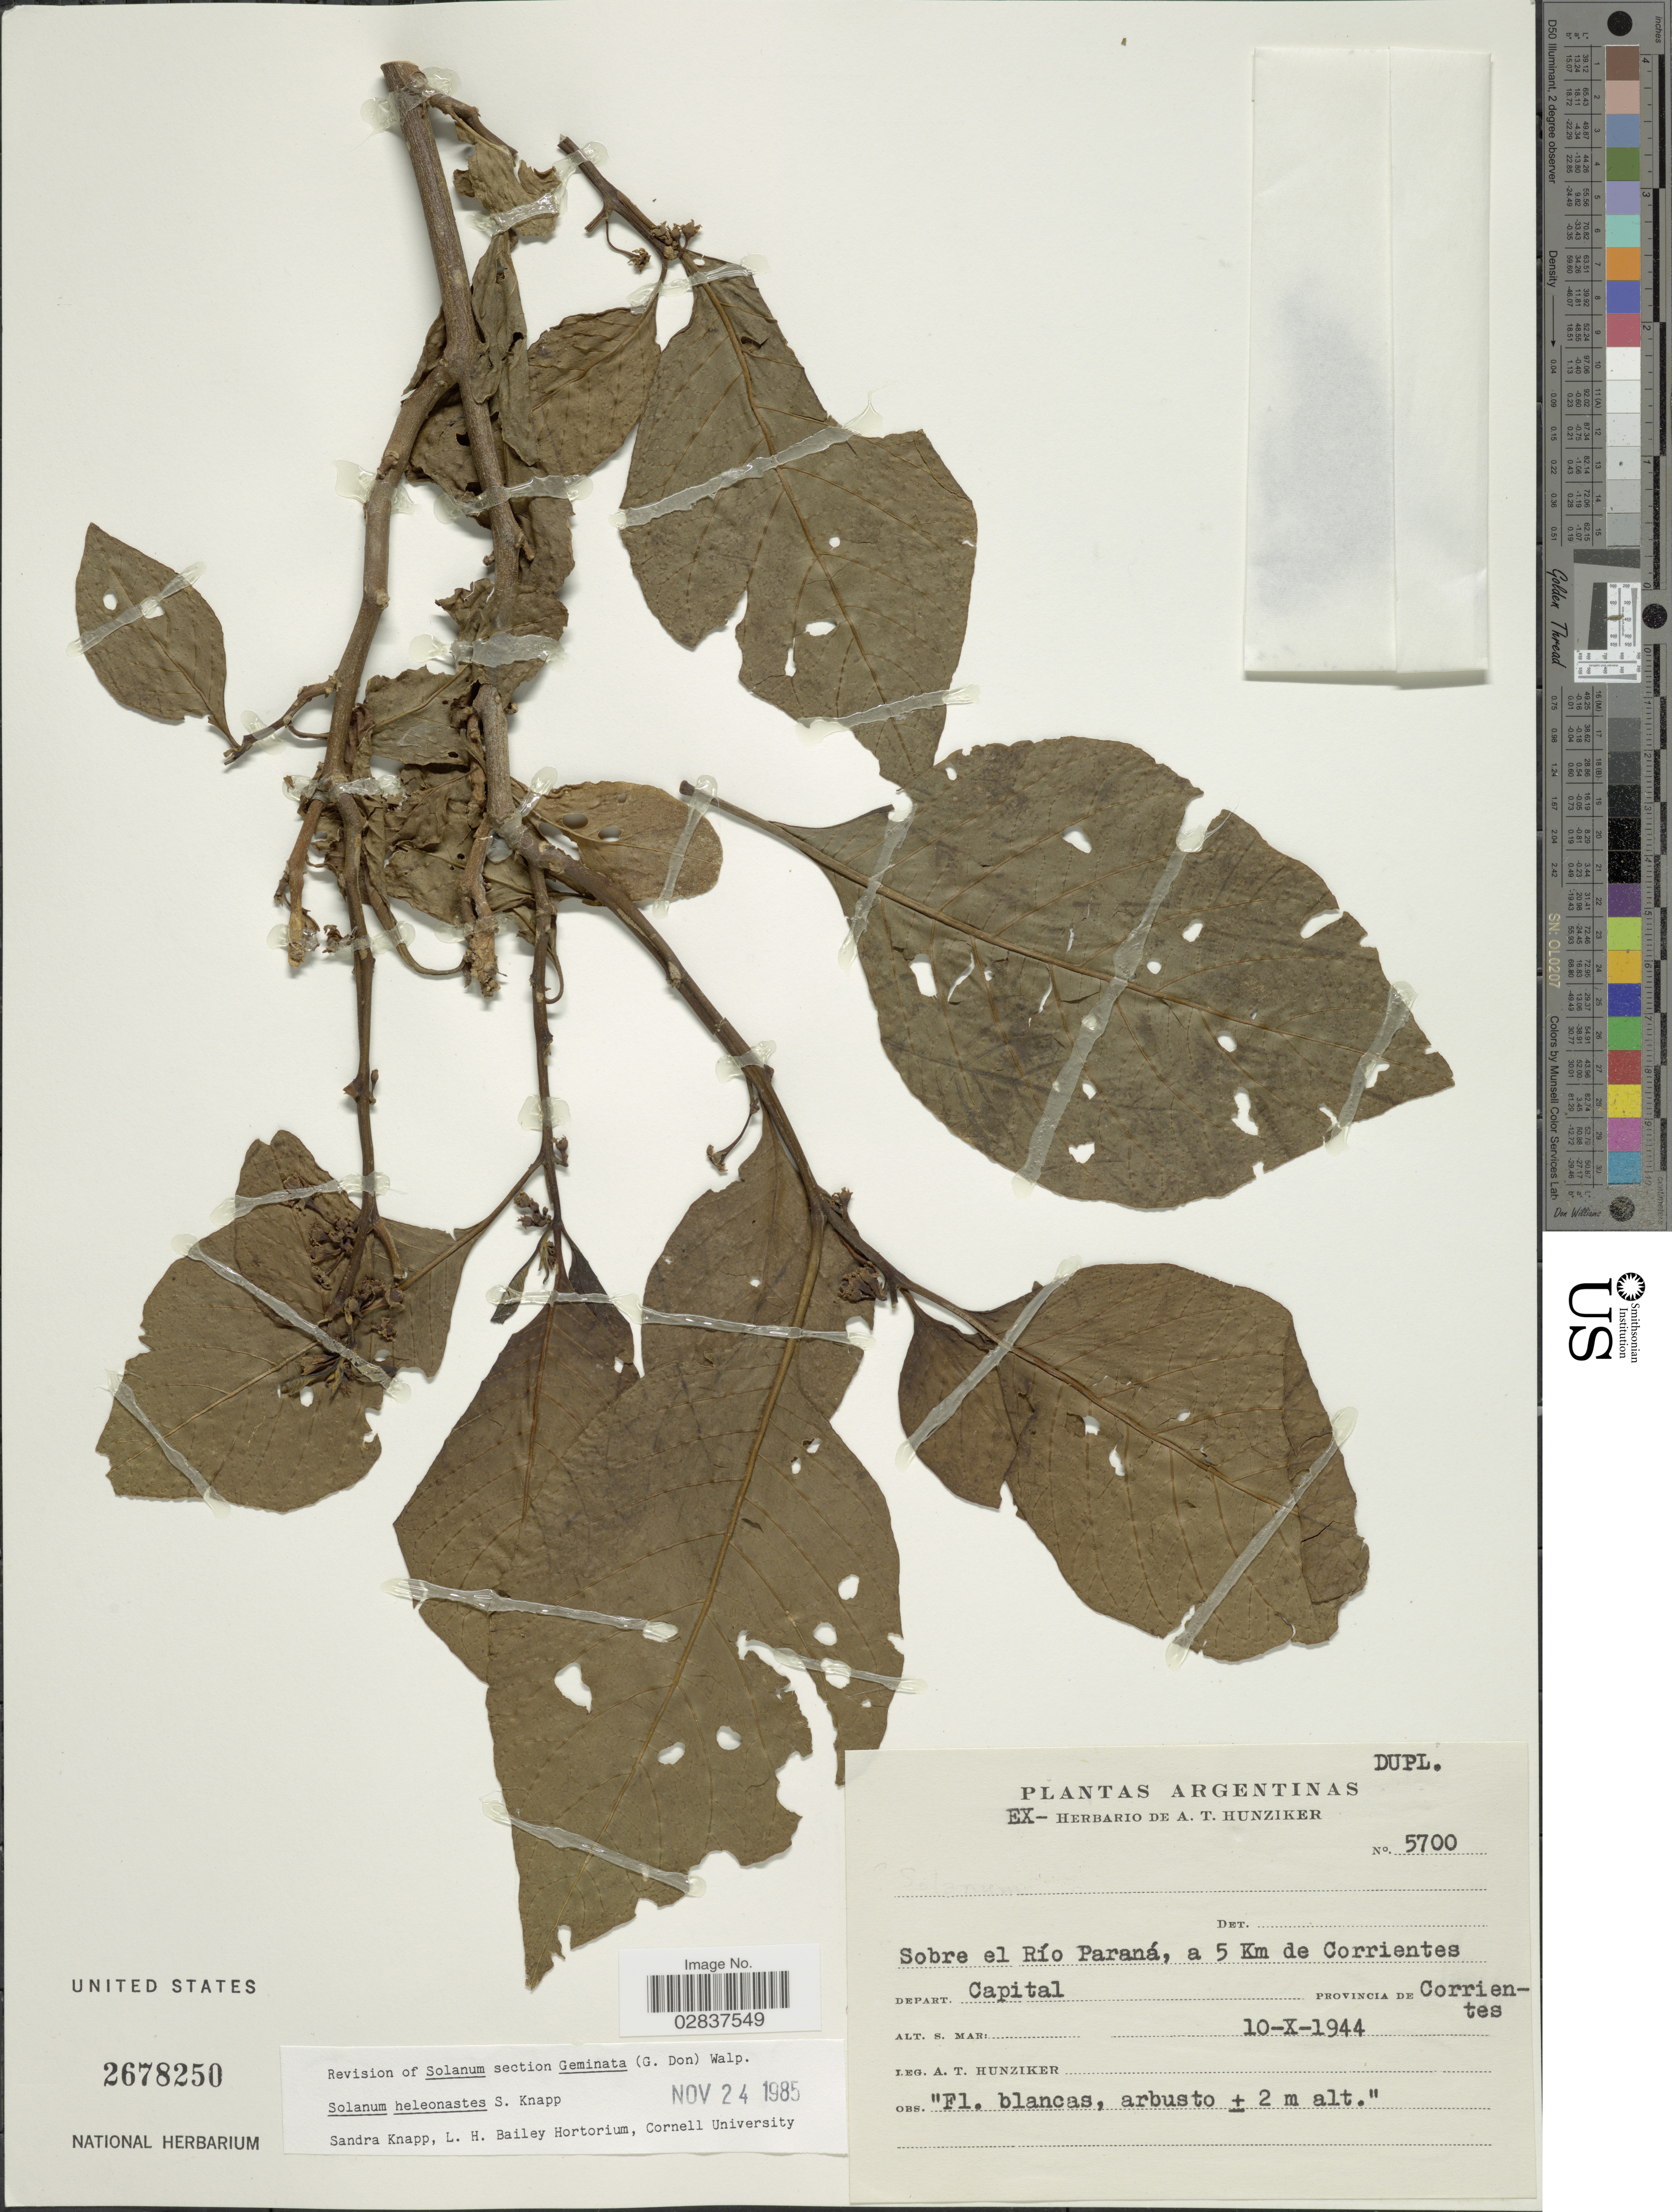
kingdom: Plantae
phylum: Tracheophyta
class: Magnoliopsida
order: Solanales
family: Solanaceae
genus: Solanum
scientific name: Solanum heleonastes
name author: S. Knapp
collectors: A. T. Hunziker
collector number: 5700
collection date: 1944-10-10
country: Argentina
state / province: Corrientes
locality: Sobre el Río Paraná, a 5 Km de Corrientes, Depart. Capital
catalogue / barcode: US 2678250